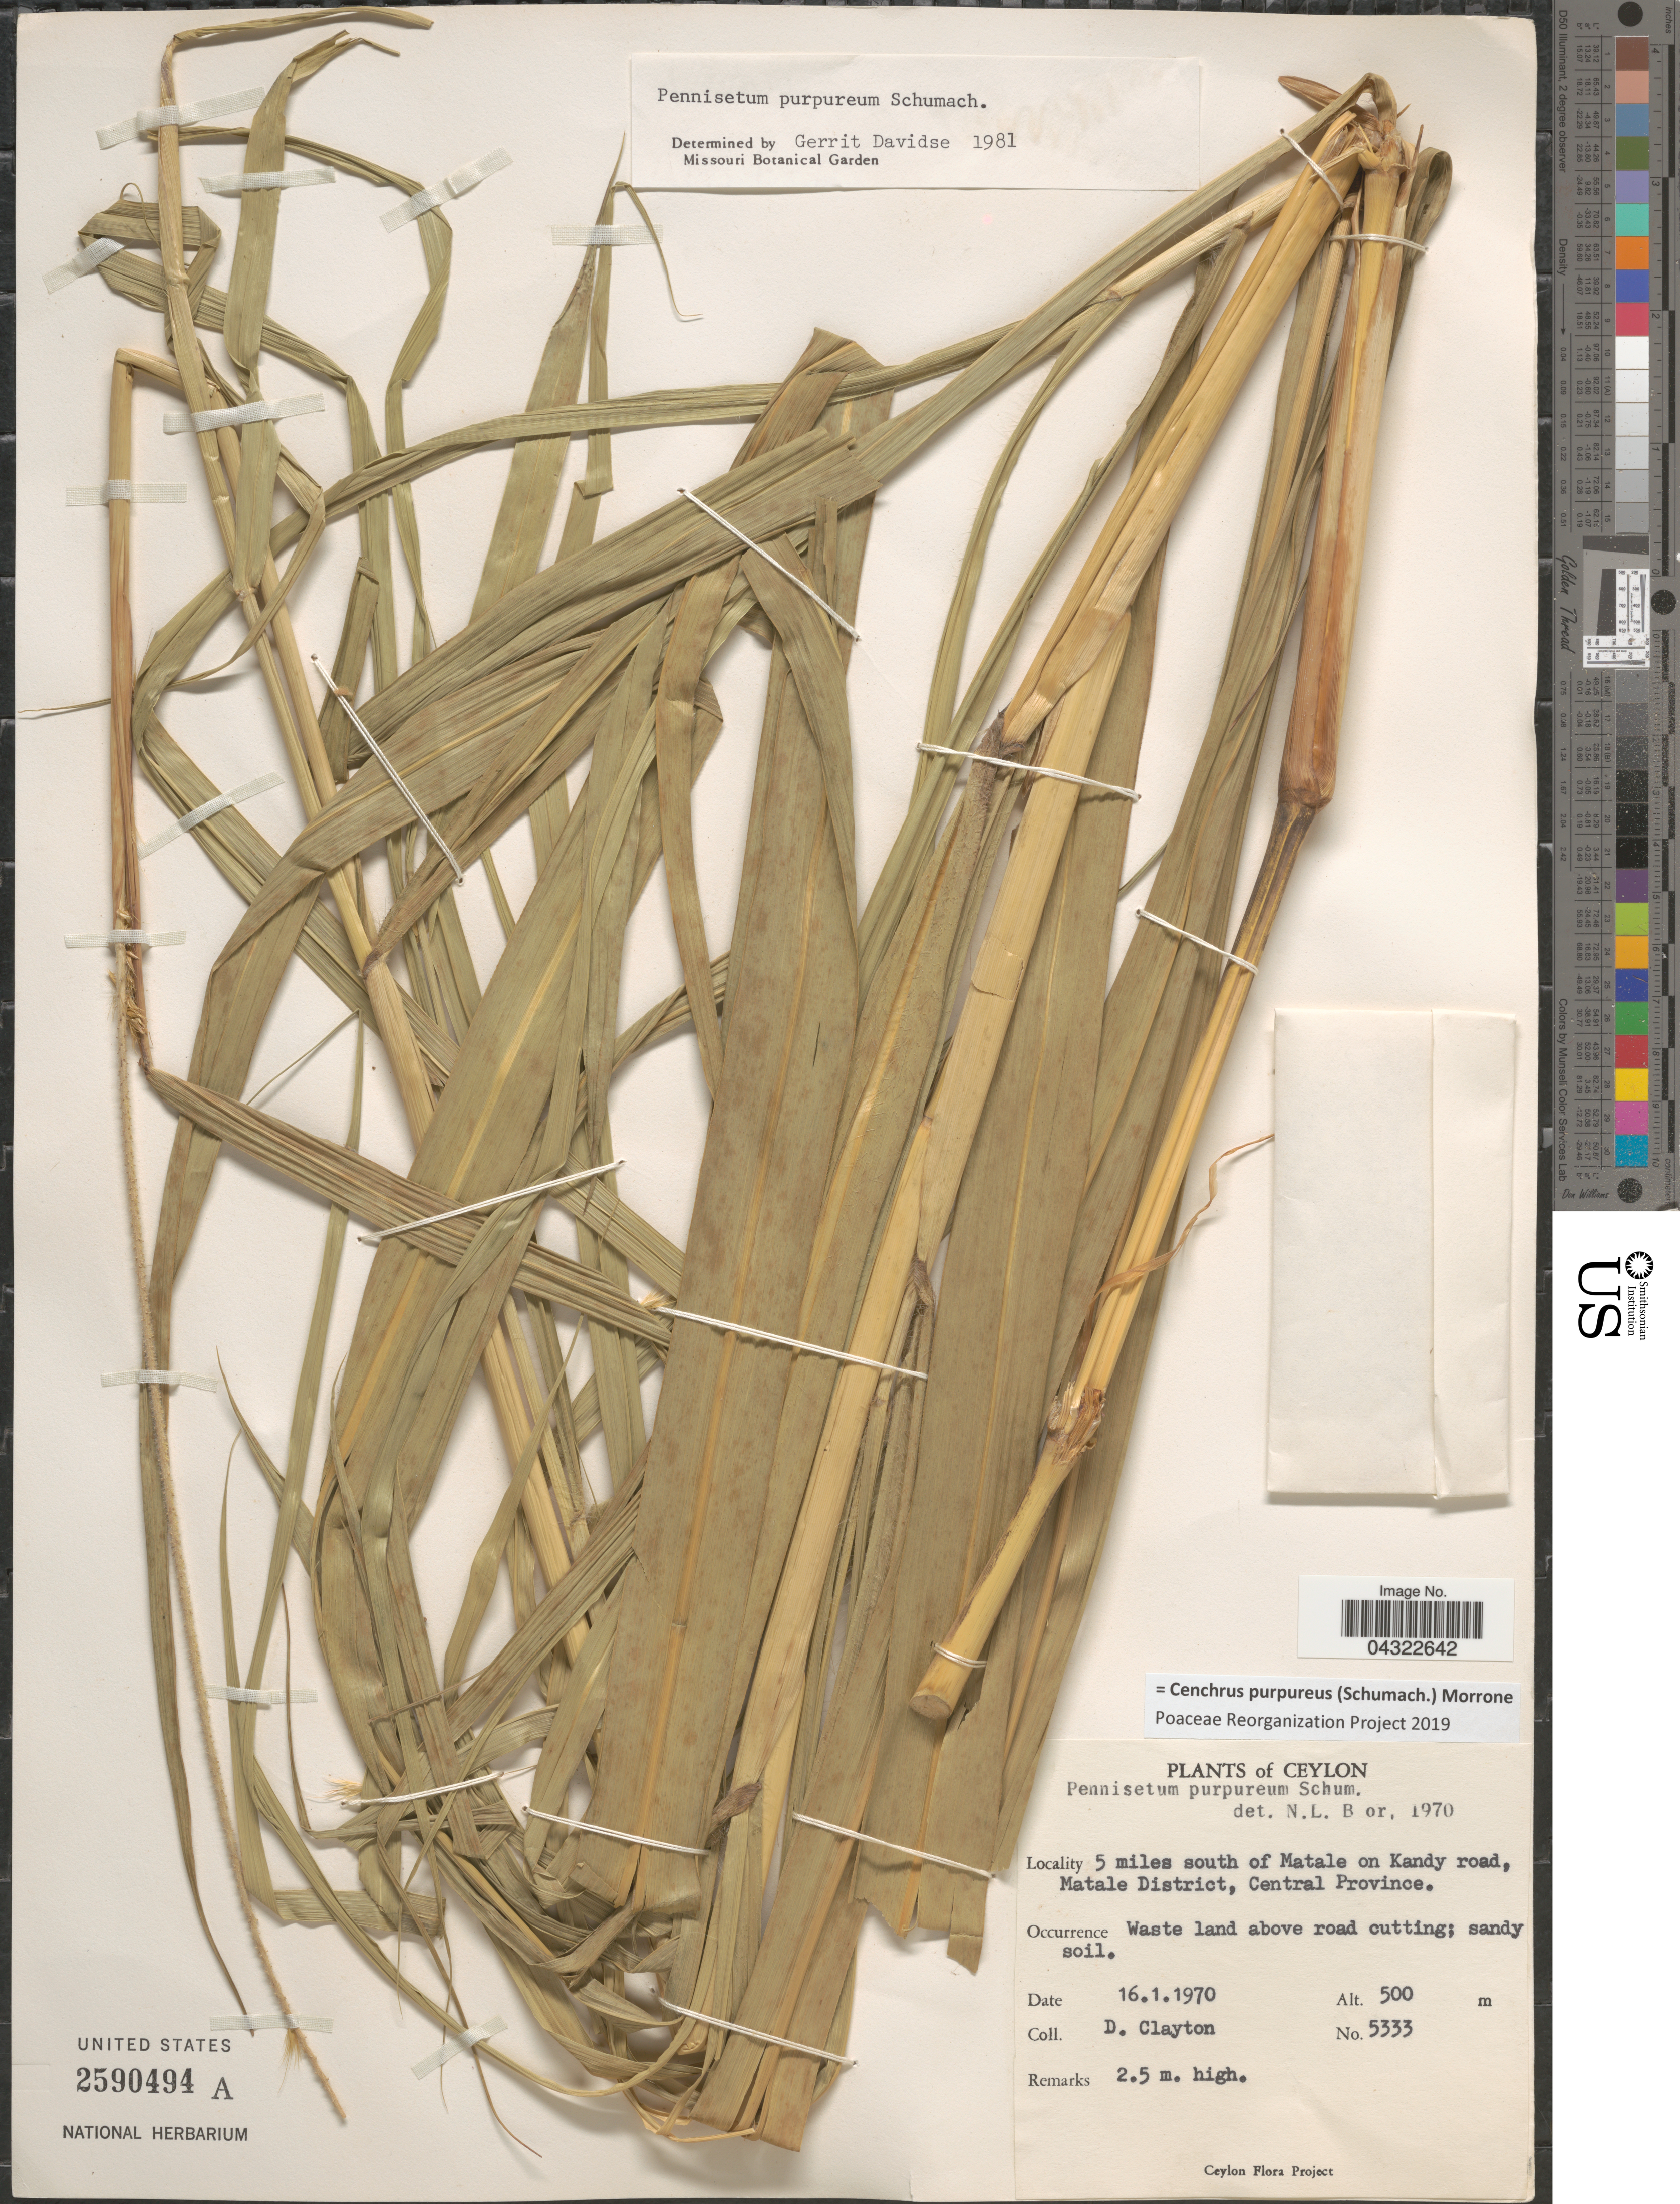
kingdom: Plantae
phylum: Tracheophyta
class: Liliopsida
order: Poales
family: Poaceae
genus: Cenchrus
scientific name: Cenchrus purpureus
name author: (Schumach.) Morrone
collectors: D. Clayton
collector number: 5333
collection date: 1970-01-16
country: Sri Lanka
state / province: Central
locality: Ceylon. 5 miles south of Matale on Kandy road, Matale District.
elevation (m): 500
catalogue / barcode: US 2590494A